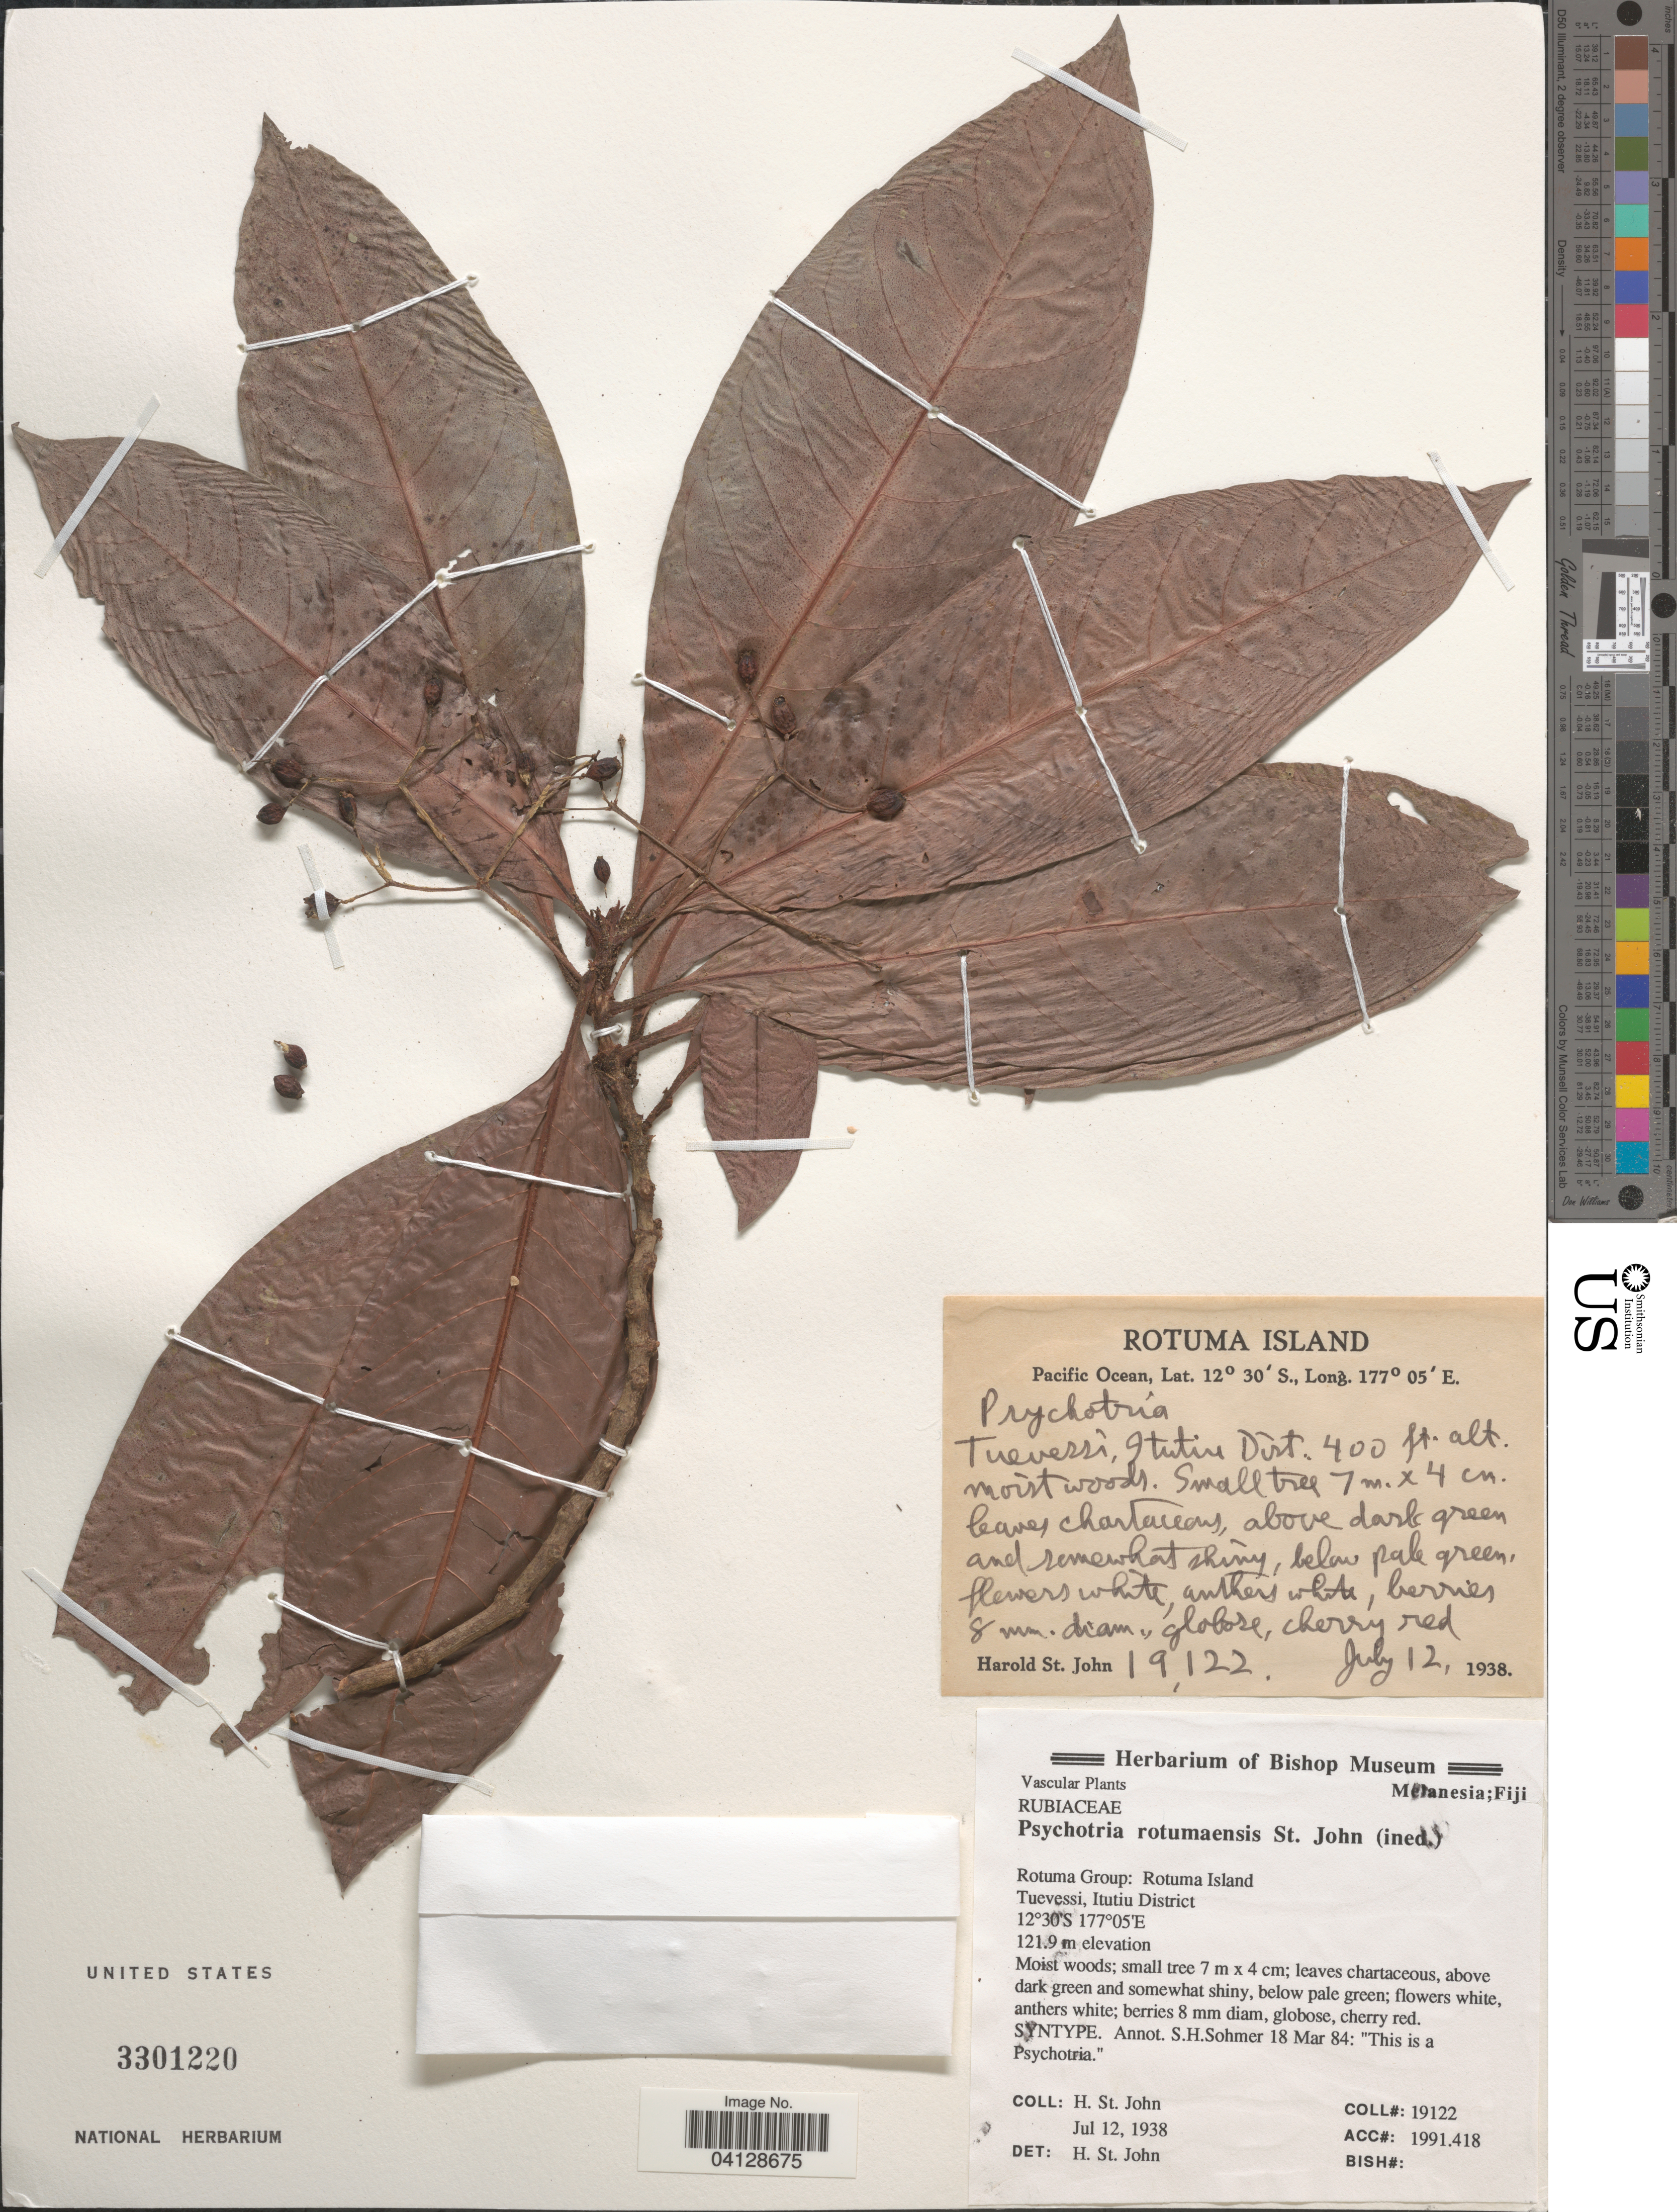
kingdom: Plantae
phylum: Tracheophyta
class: Magnoliopsida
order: Gentianales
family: Rubiaceae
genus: Psychotria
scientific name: Psychotria sp.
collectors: H. St. John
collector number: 19122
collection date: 1938-07-12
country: Fiji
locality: Melanesia. Rotuma Group: Rotuma Island. Tuevessi, Itutiu District. Pacific Ocean.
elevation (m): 121.9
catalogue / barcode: US 3301220